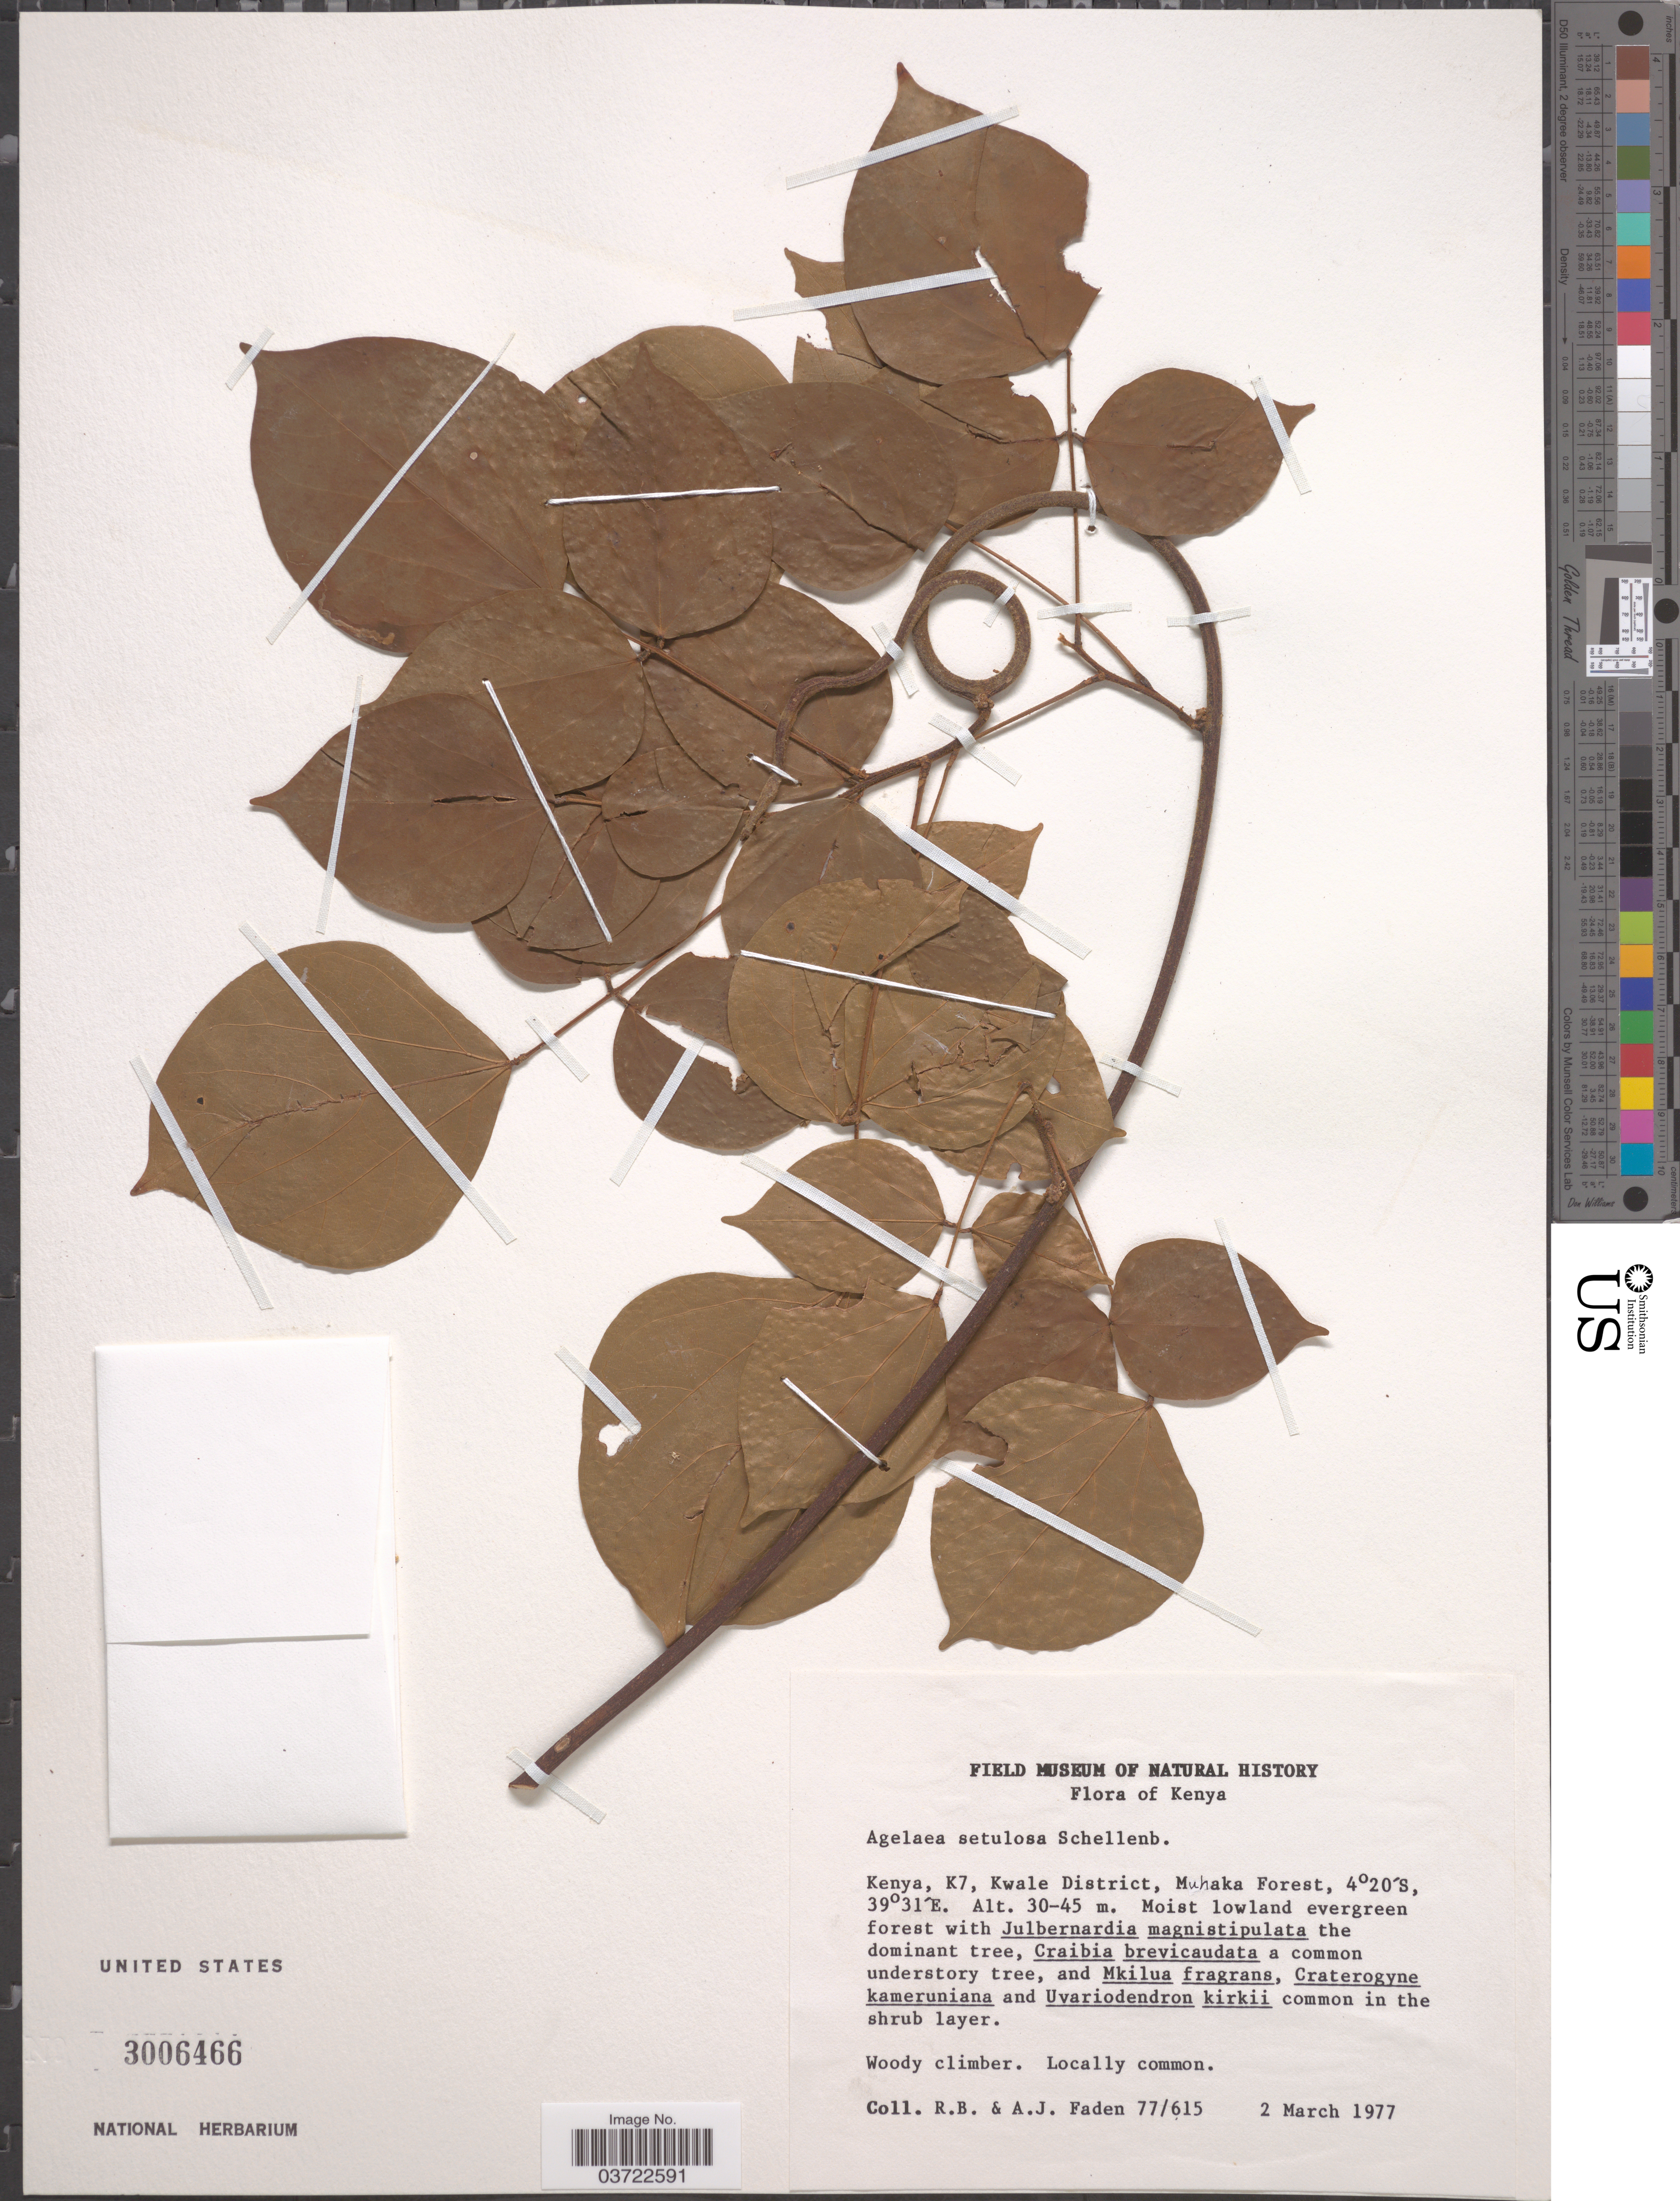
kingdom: Plantae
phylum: Tracheophyta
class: Magnoliopsida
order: Oxalidales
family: Connaraceae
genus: Agelaea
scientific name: Agelaea pentagyna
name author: (Lam.) Baill.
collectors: R. B. Faden & A. J. Faden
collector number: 77/615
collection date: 1977-03-02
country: Kenya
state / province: Kwale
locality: K7, Kwale District, Muhaka Forest.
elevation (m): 30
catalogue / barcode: US 3006466